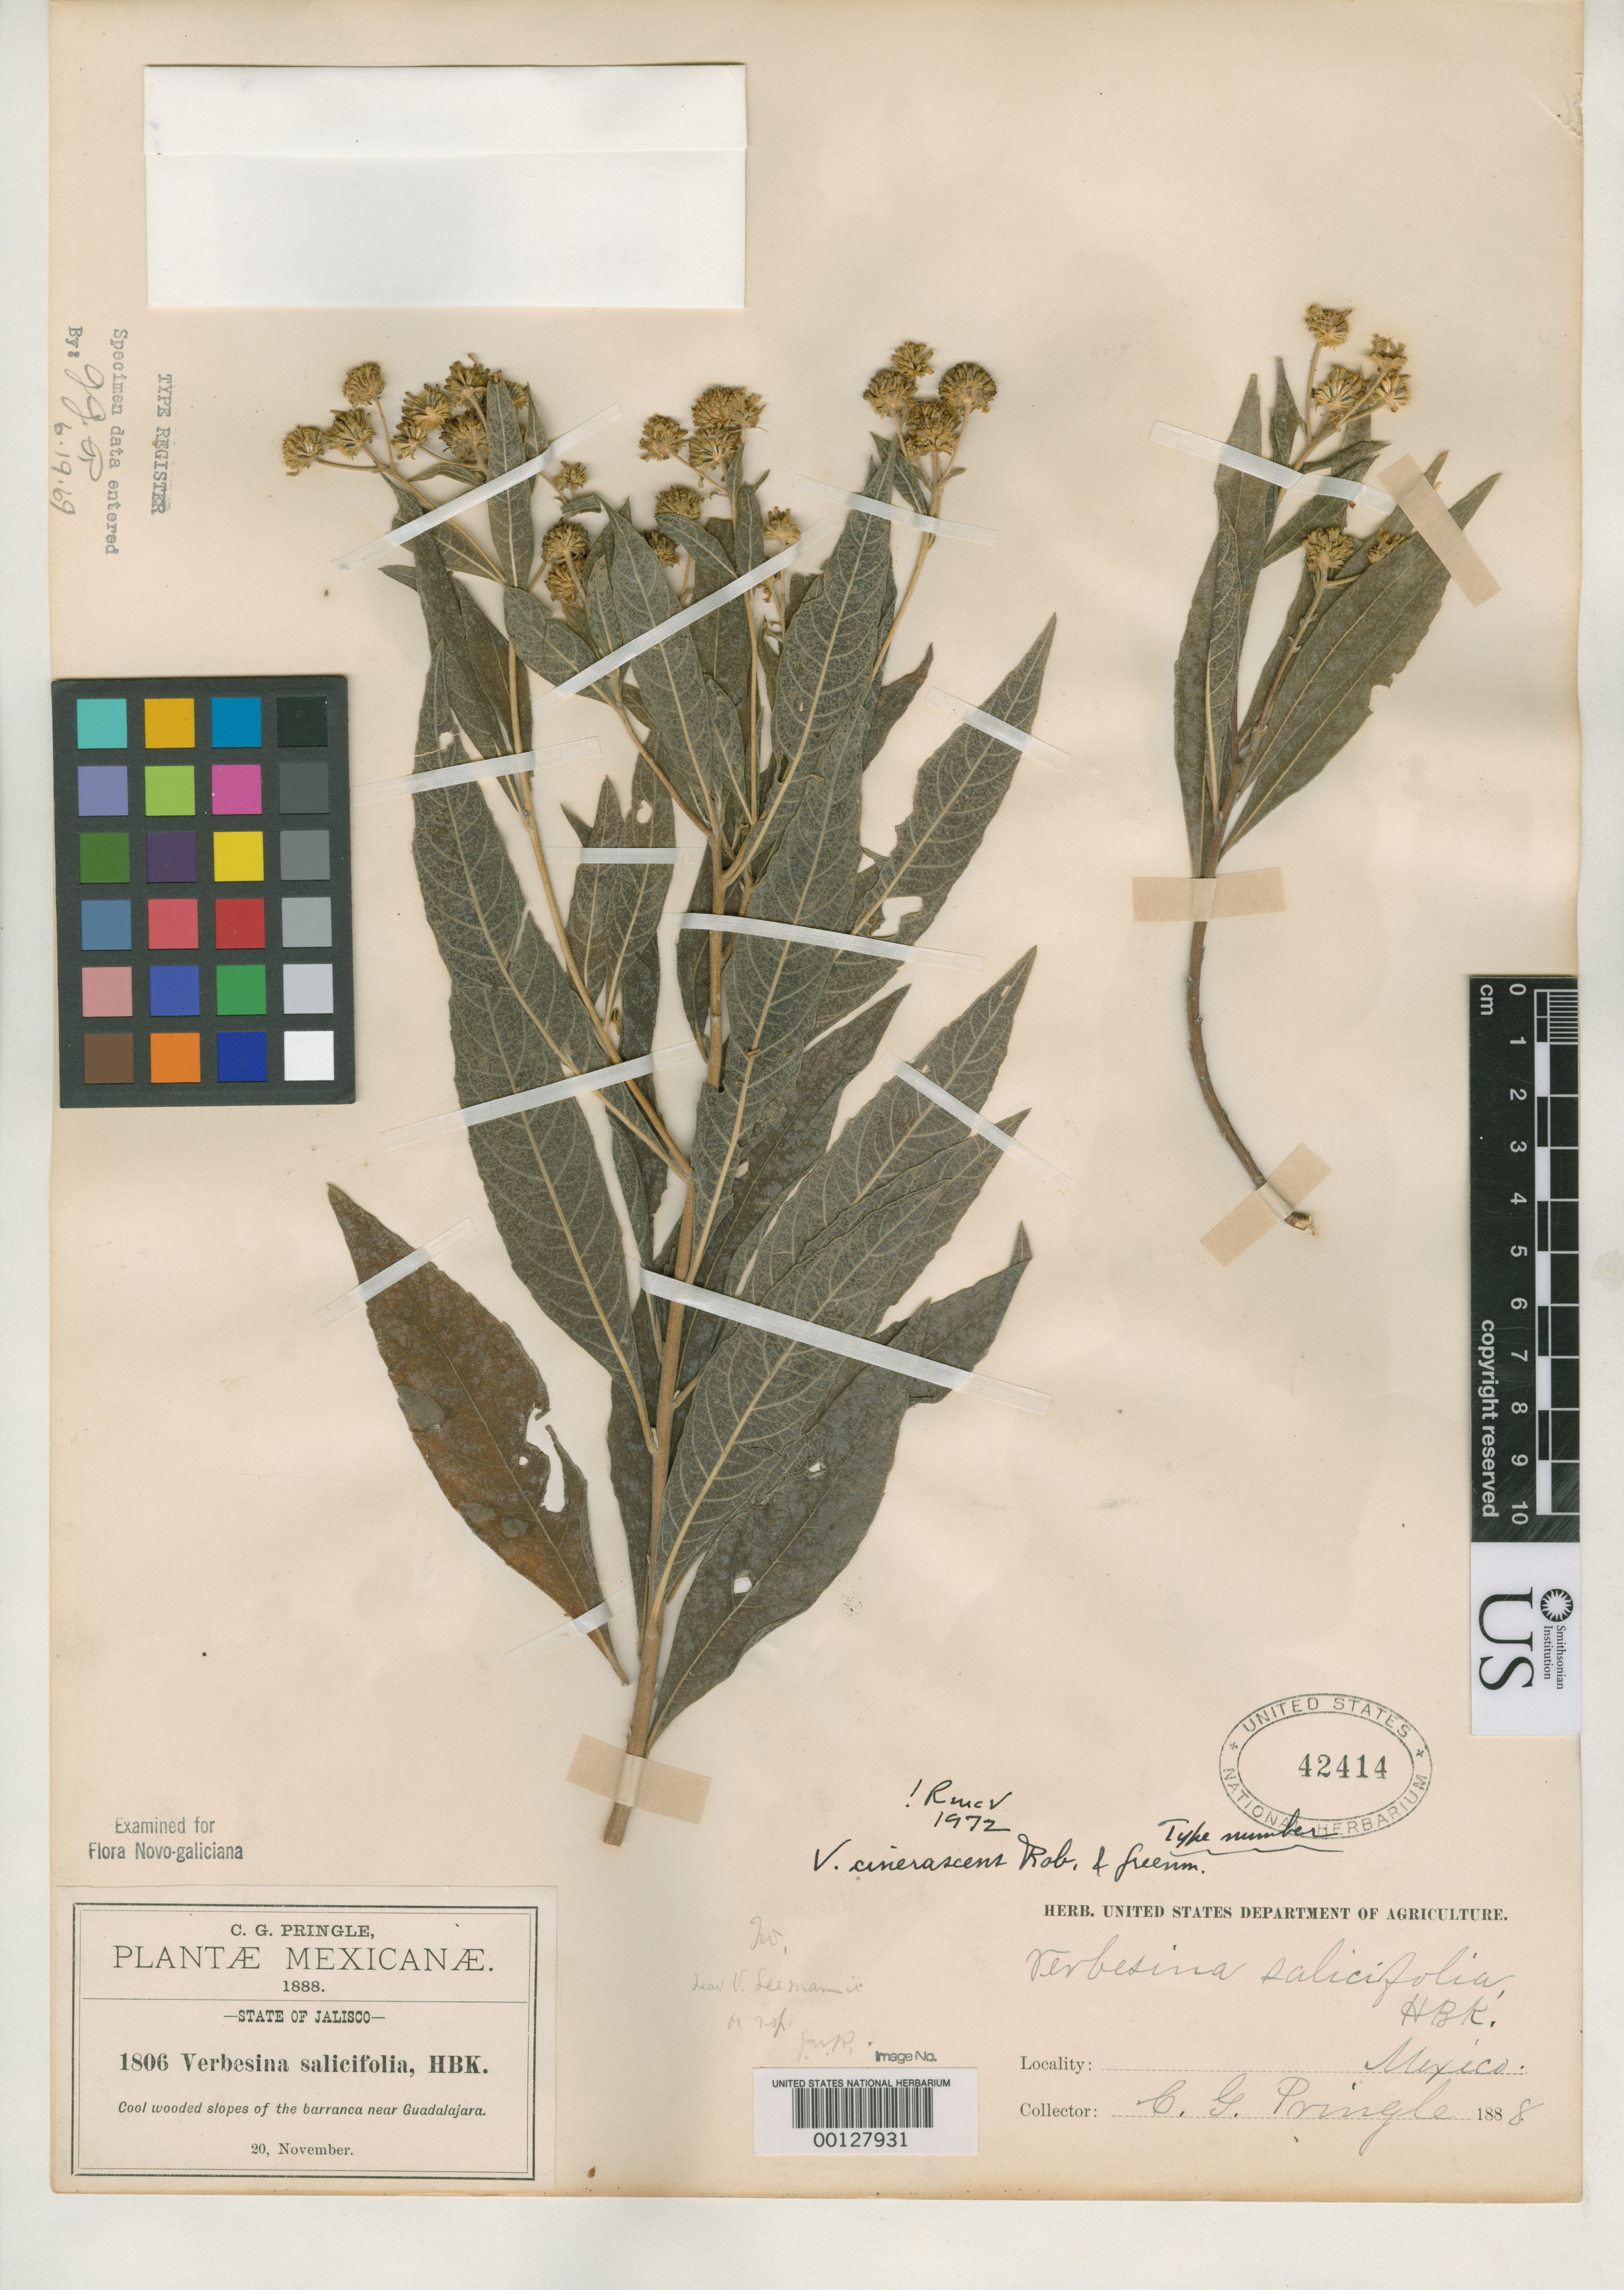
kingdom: Plantae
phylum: Tracheophyta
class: Magnoliopsida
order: Asterales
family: Asteraceae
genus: Verbesina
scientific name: Verbesina cinerascens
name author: B.L. Rob. & Greenm.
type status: Isotype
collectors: C. G. Pringle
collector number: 1806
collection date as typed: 20 Nov 1888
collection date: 1888-11-20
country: Mexico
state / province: Jalisco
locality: Near Guadalajara.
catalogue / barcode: US 42414